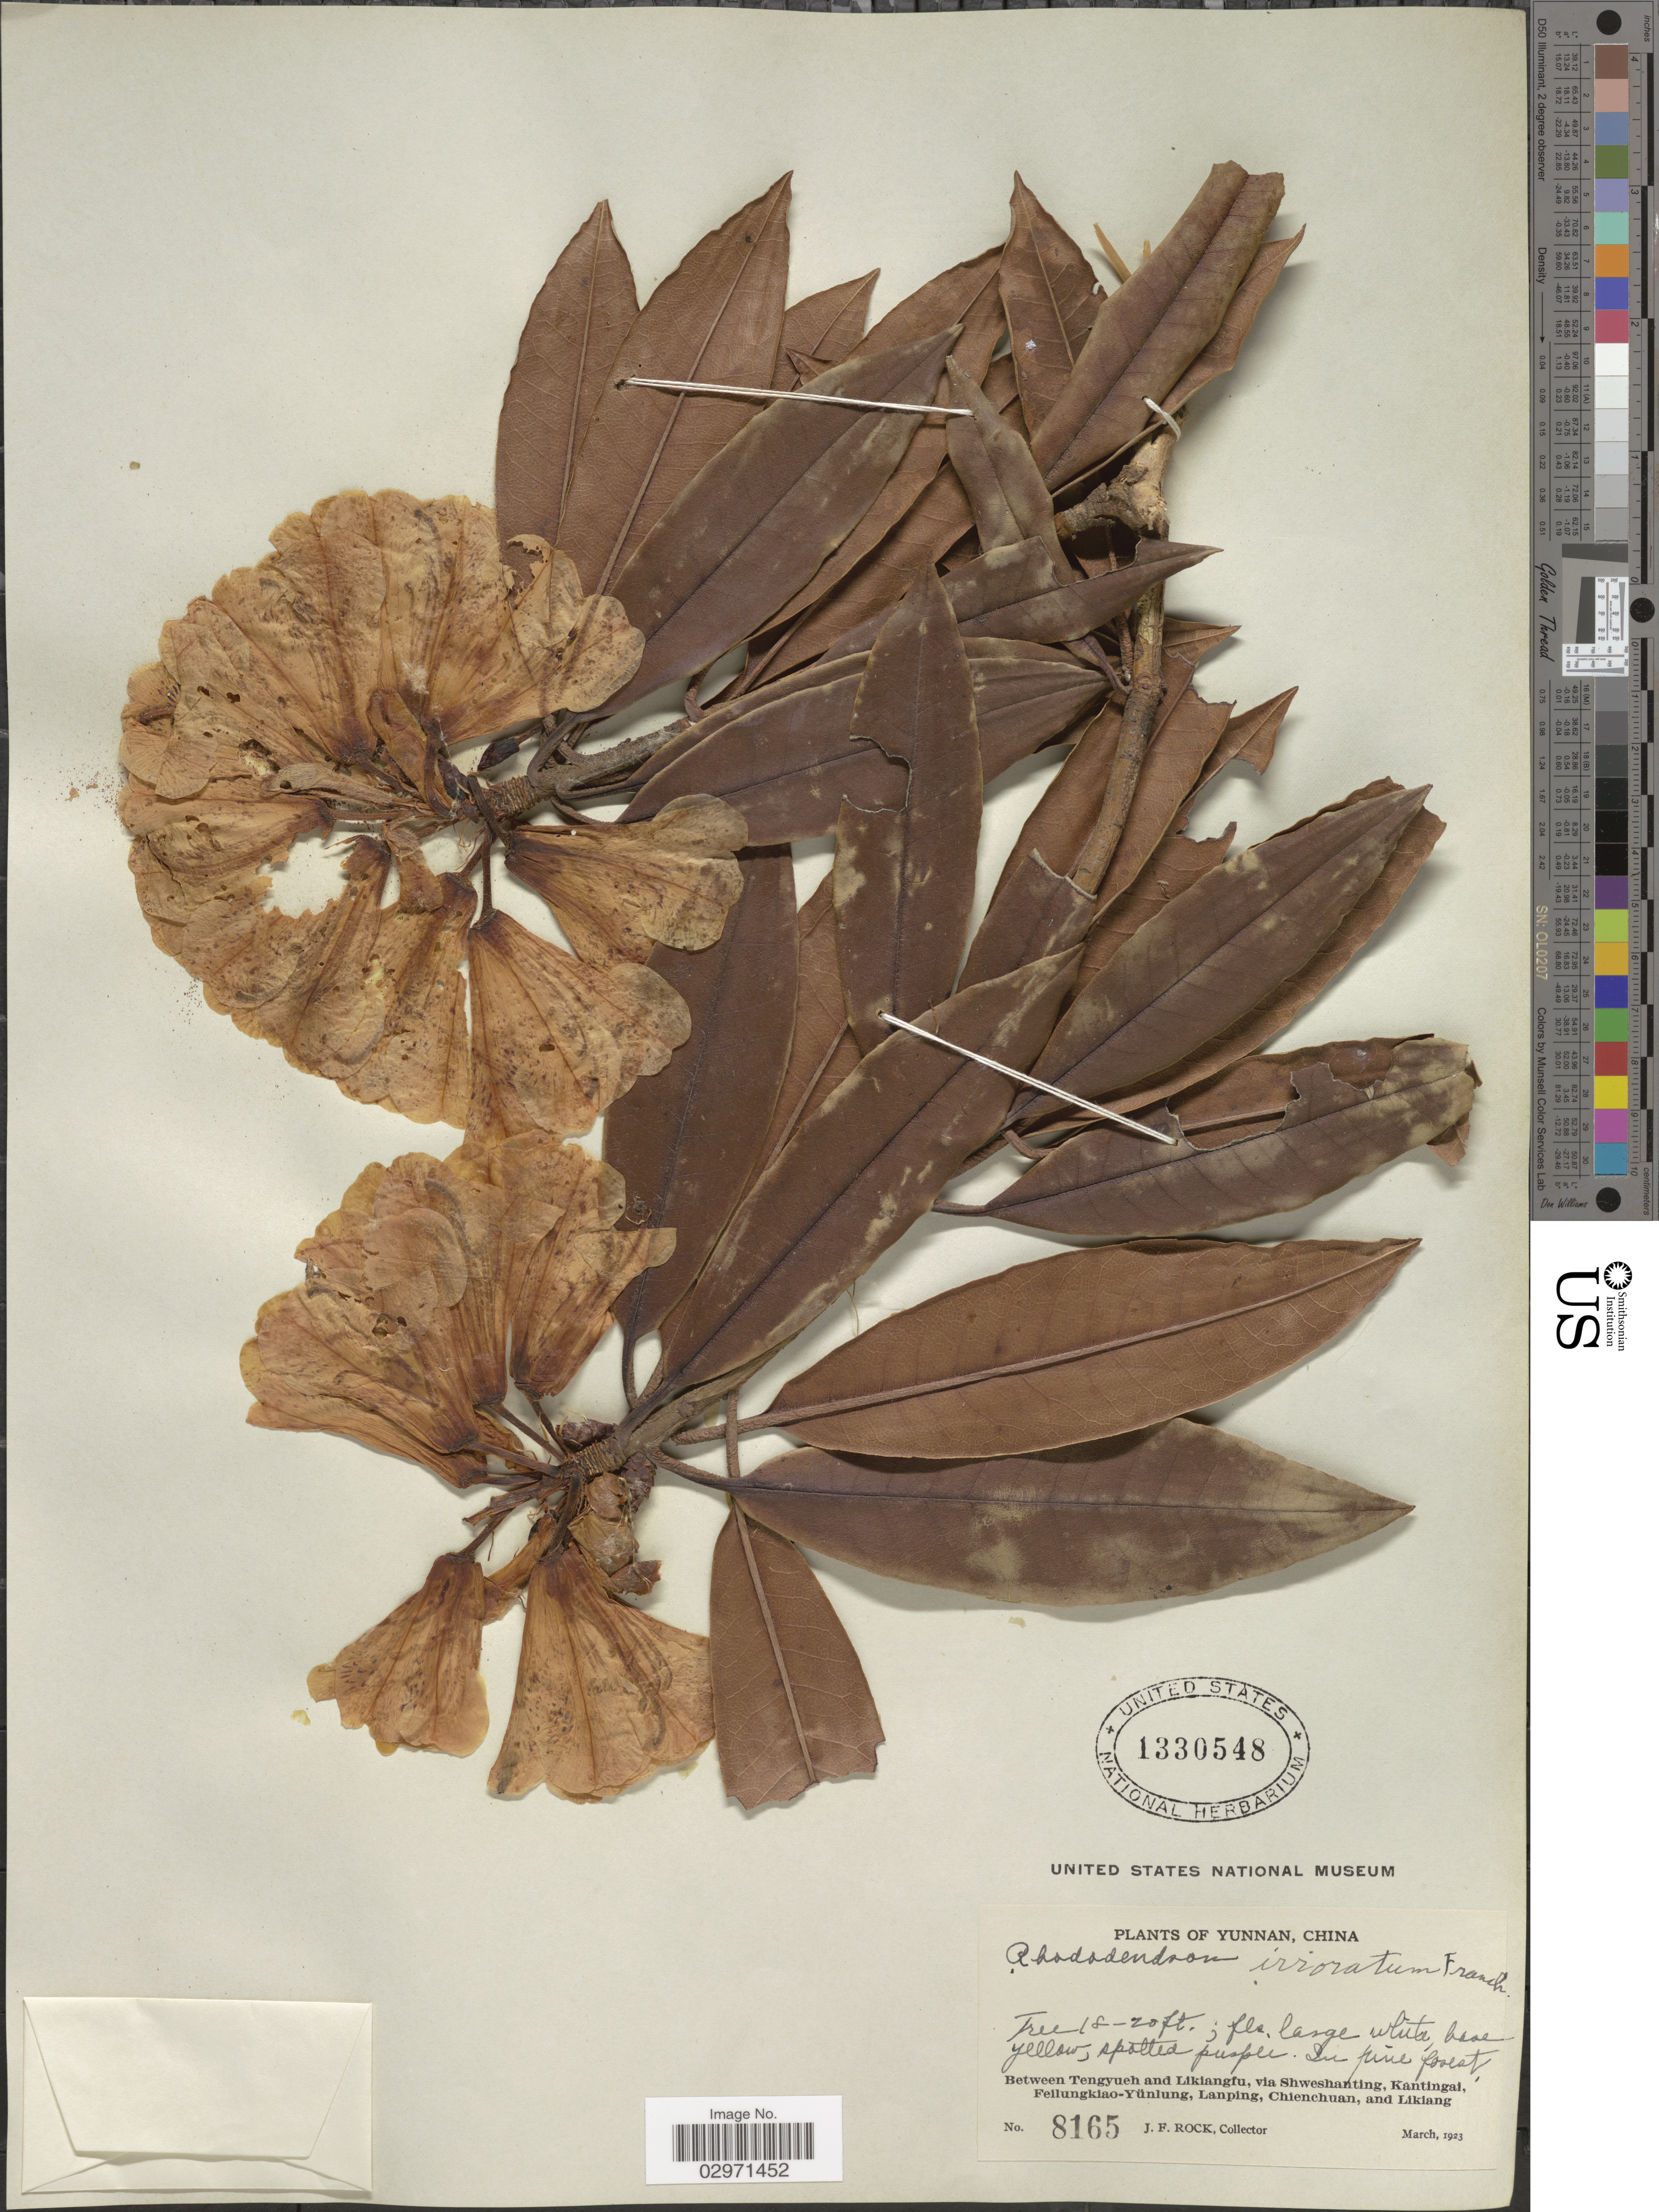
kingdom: Plantae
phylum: Tracheophyta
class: Magnoliopsida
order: Ericales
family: Ericaceae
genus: Rhododendron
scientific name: Rhododendron irroratum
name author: Franch.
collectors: J. Rock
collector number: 8165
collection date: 1923-03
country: China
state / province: Yunnan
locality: Between Tengyueh and Likiangfu, via Shweshanting, Kantingai, Feilungkiao-Yünlung, Lanping, Chienchuan, and Likiang.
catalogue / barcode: US 1330548